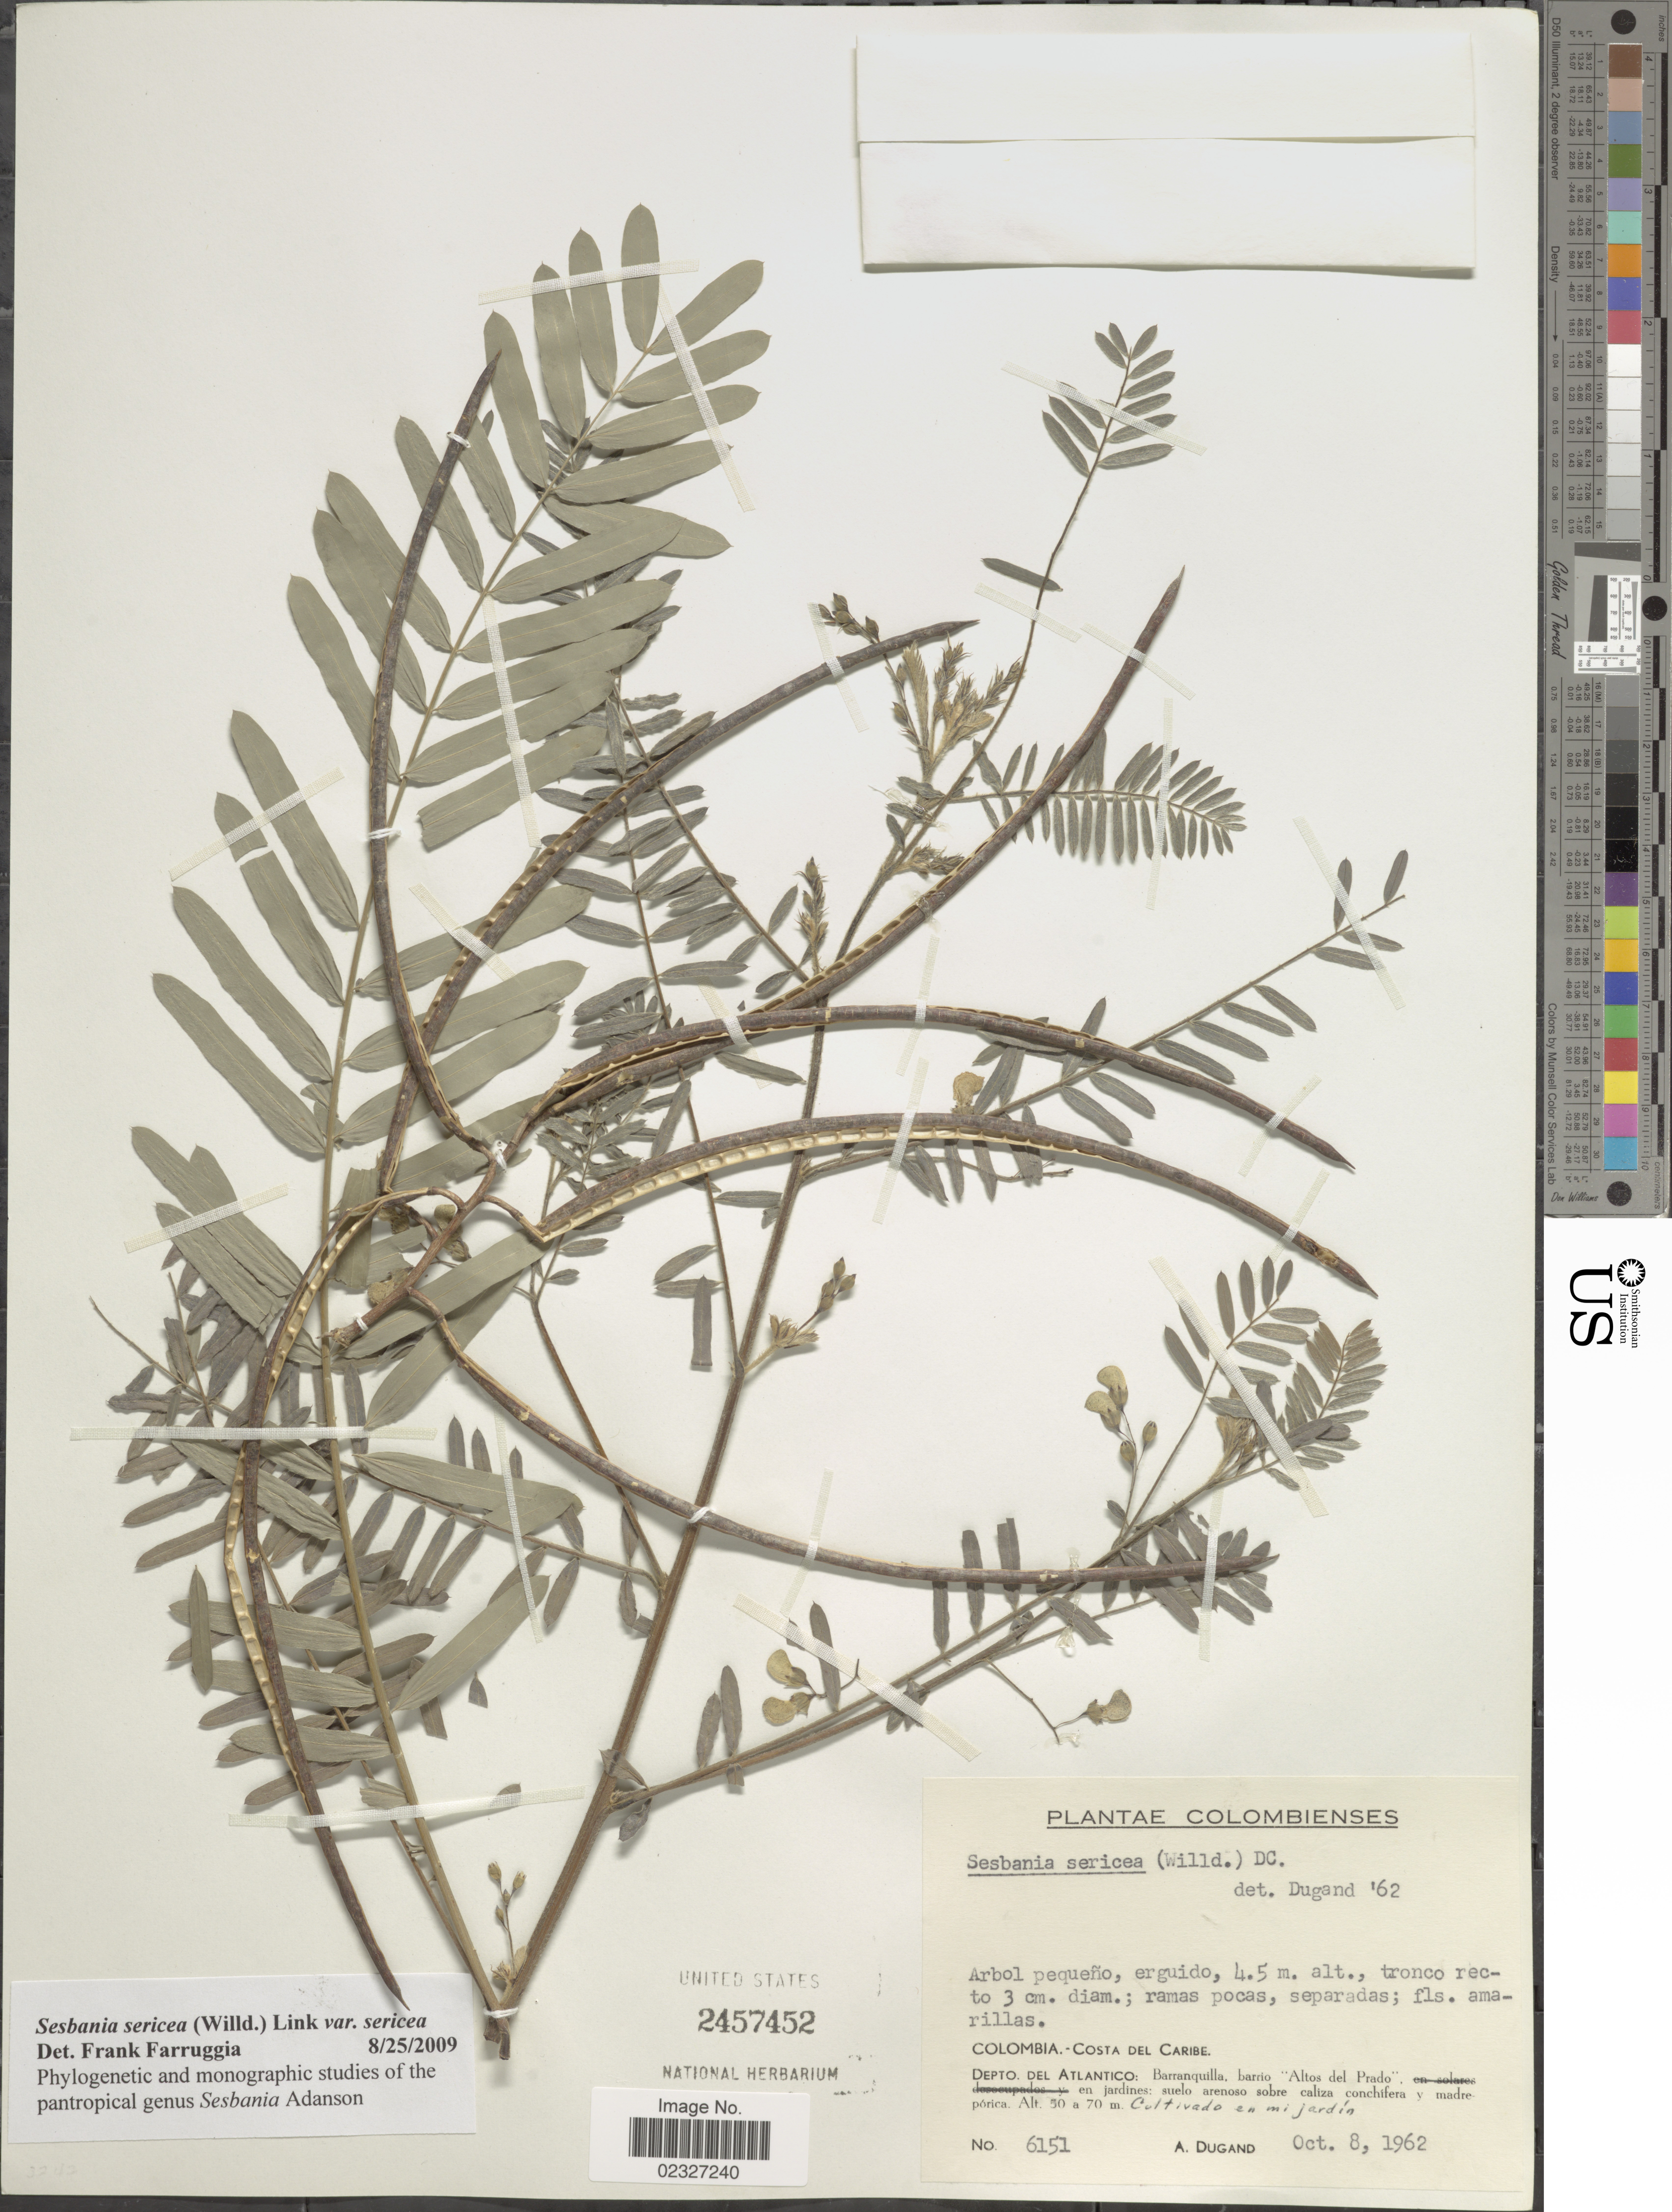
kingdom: Plantae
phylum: Tracheophyta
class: Magnoliopsida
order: Fabales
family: Fabaceae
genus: Sesbania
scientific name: Sesbania sericea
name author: (Willd.) Link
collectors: A. Dugand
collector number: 6151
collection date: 1962-10-08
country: Colombia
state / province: Atlántico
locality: Costa del Caribe, Depto del Atlantico: Barranquila, barrio 'Altos del Prado' en jardines: suelo arenoso sobre caliza conchífera y madrepórica. Cultivado en mi jardin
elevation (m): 50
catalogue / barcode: US 2457452